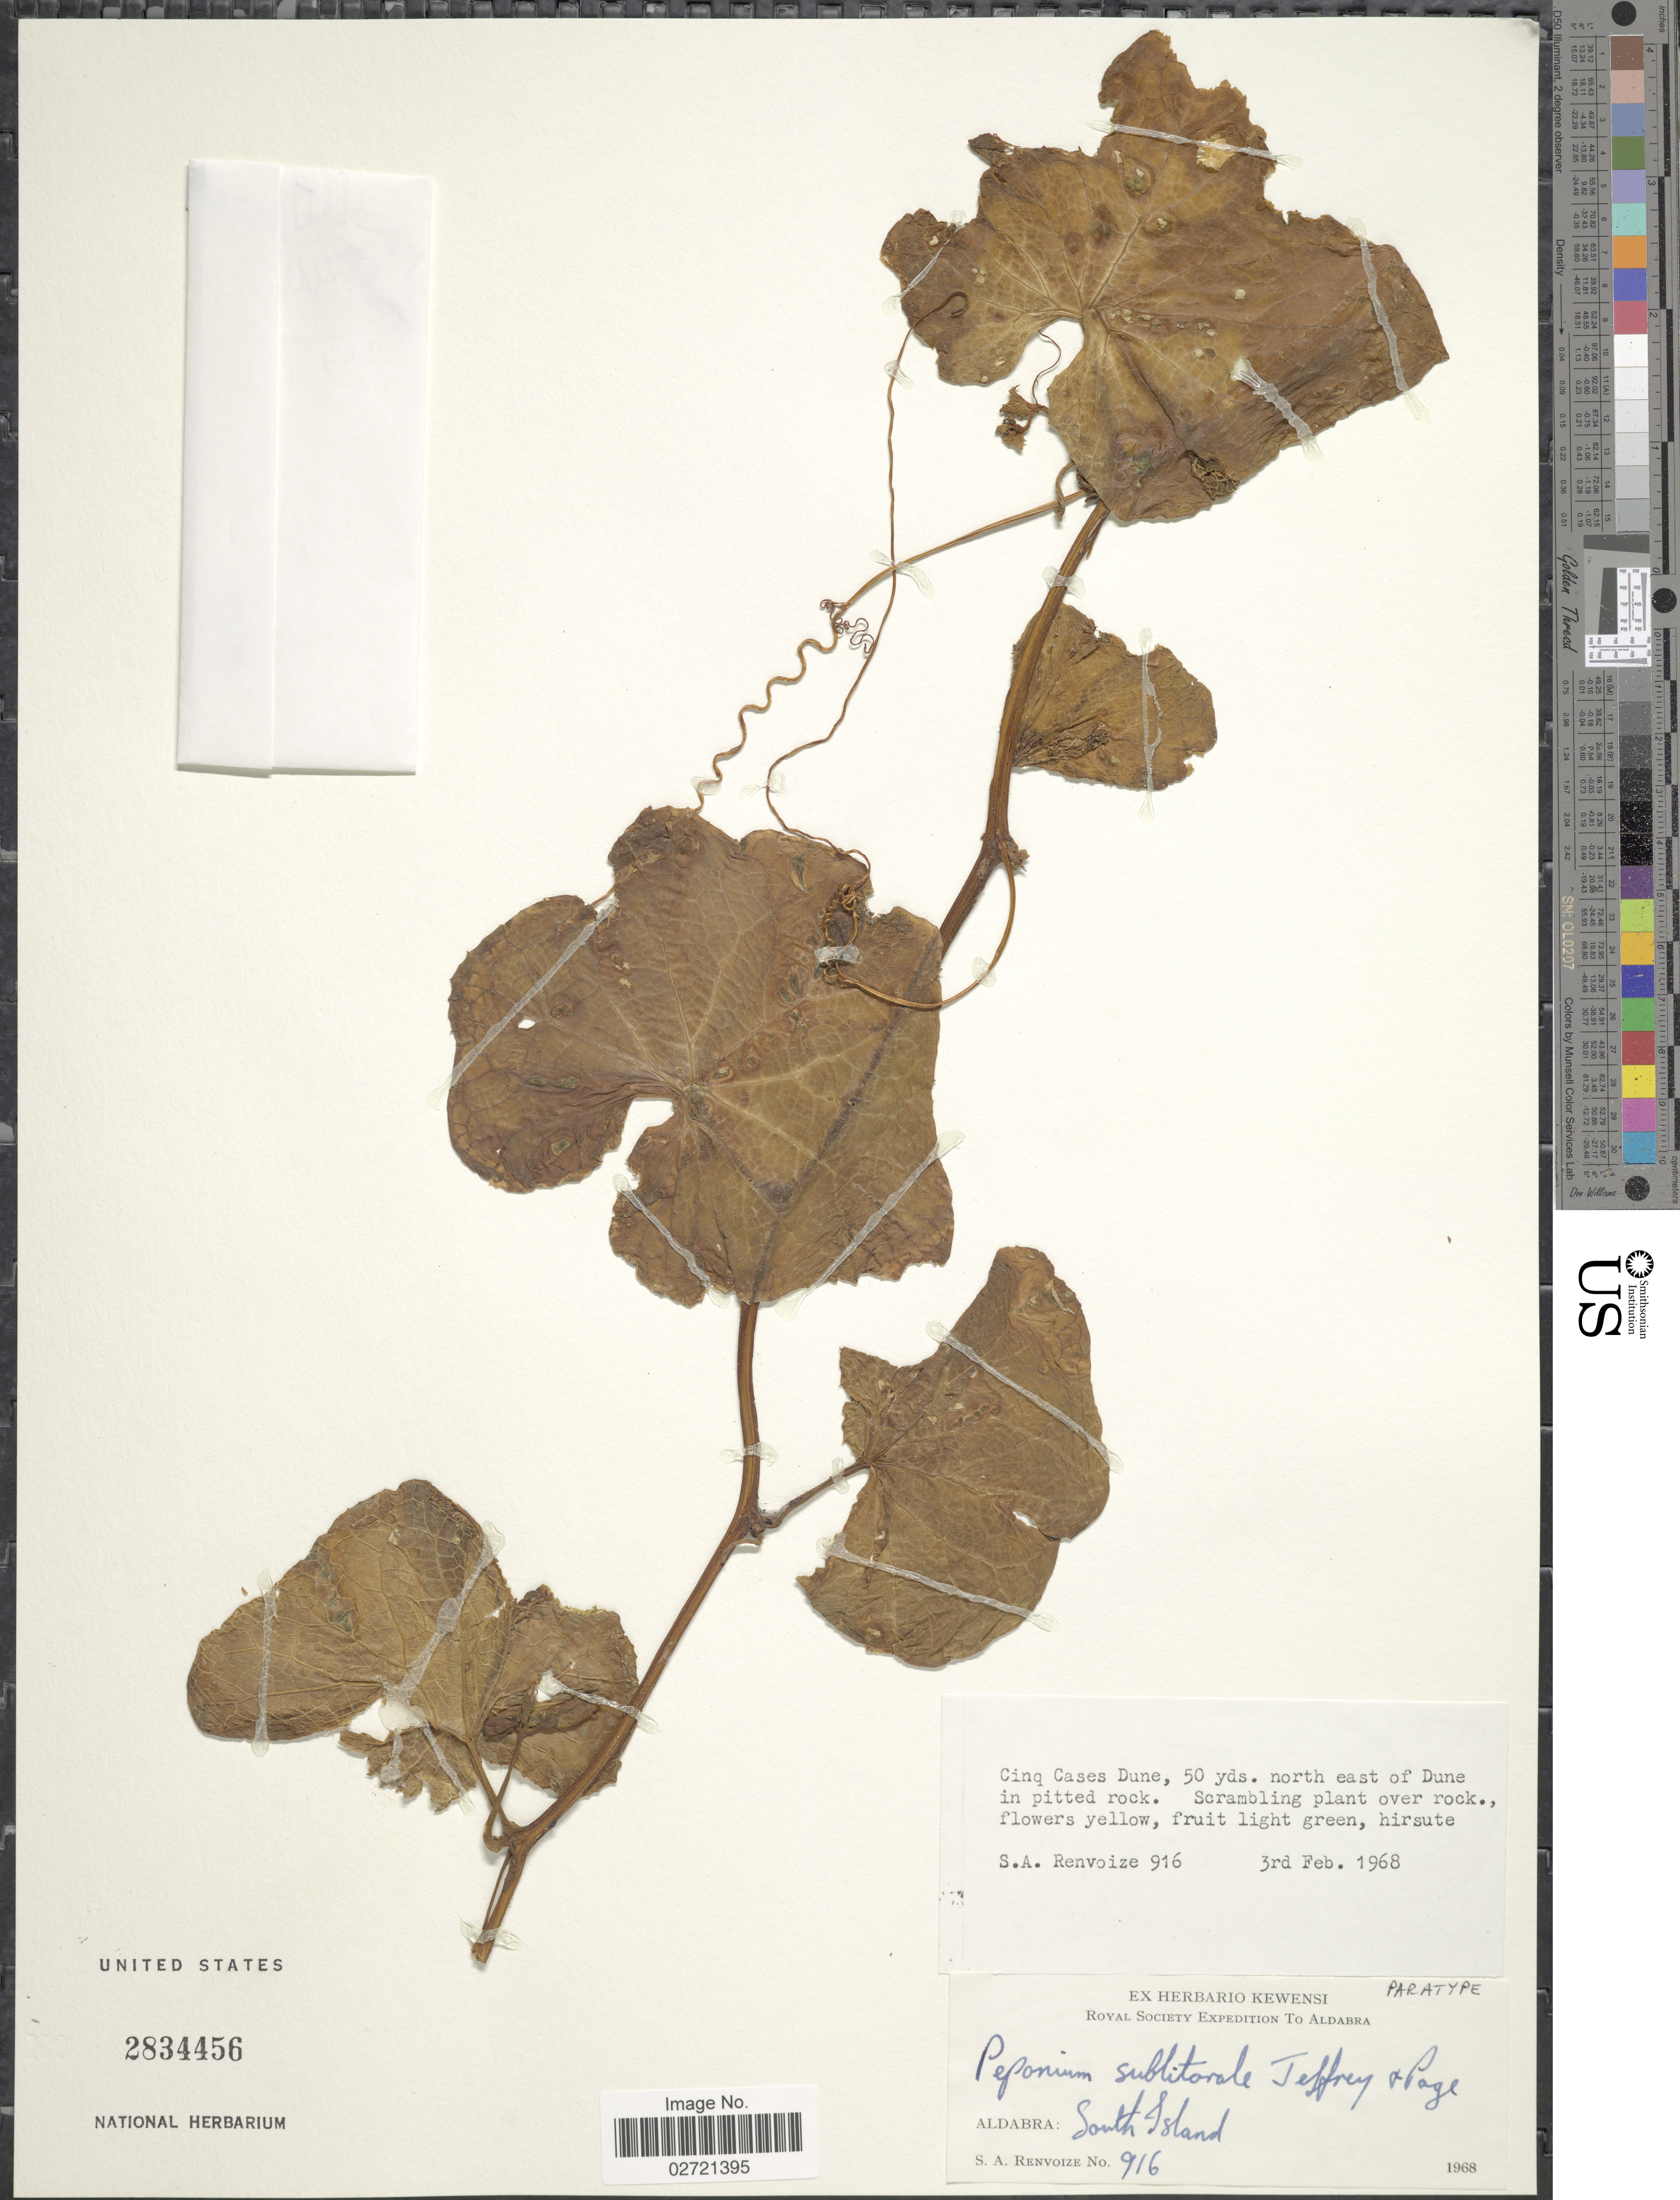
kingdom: Plantae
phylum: Tracheophyta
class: Magnoliopsida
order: Cucurbitales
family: Cucurbitaceae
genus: Peponium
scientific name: Peponium sublitorale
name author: C. Jeffrey & J.S. Page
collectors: S. A. Renvoize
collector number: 916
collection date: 1968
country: Seychelles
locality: Aldabra: South Island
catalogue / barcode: US 2834466